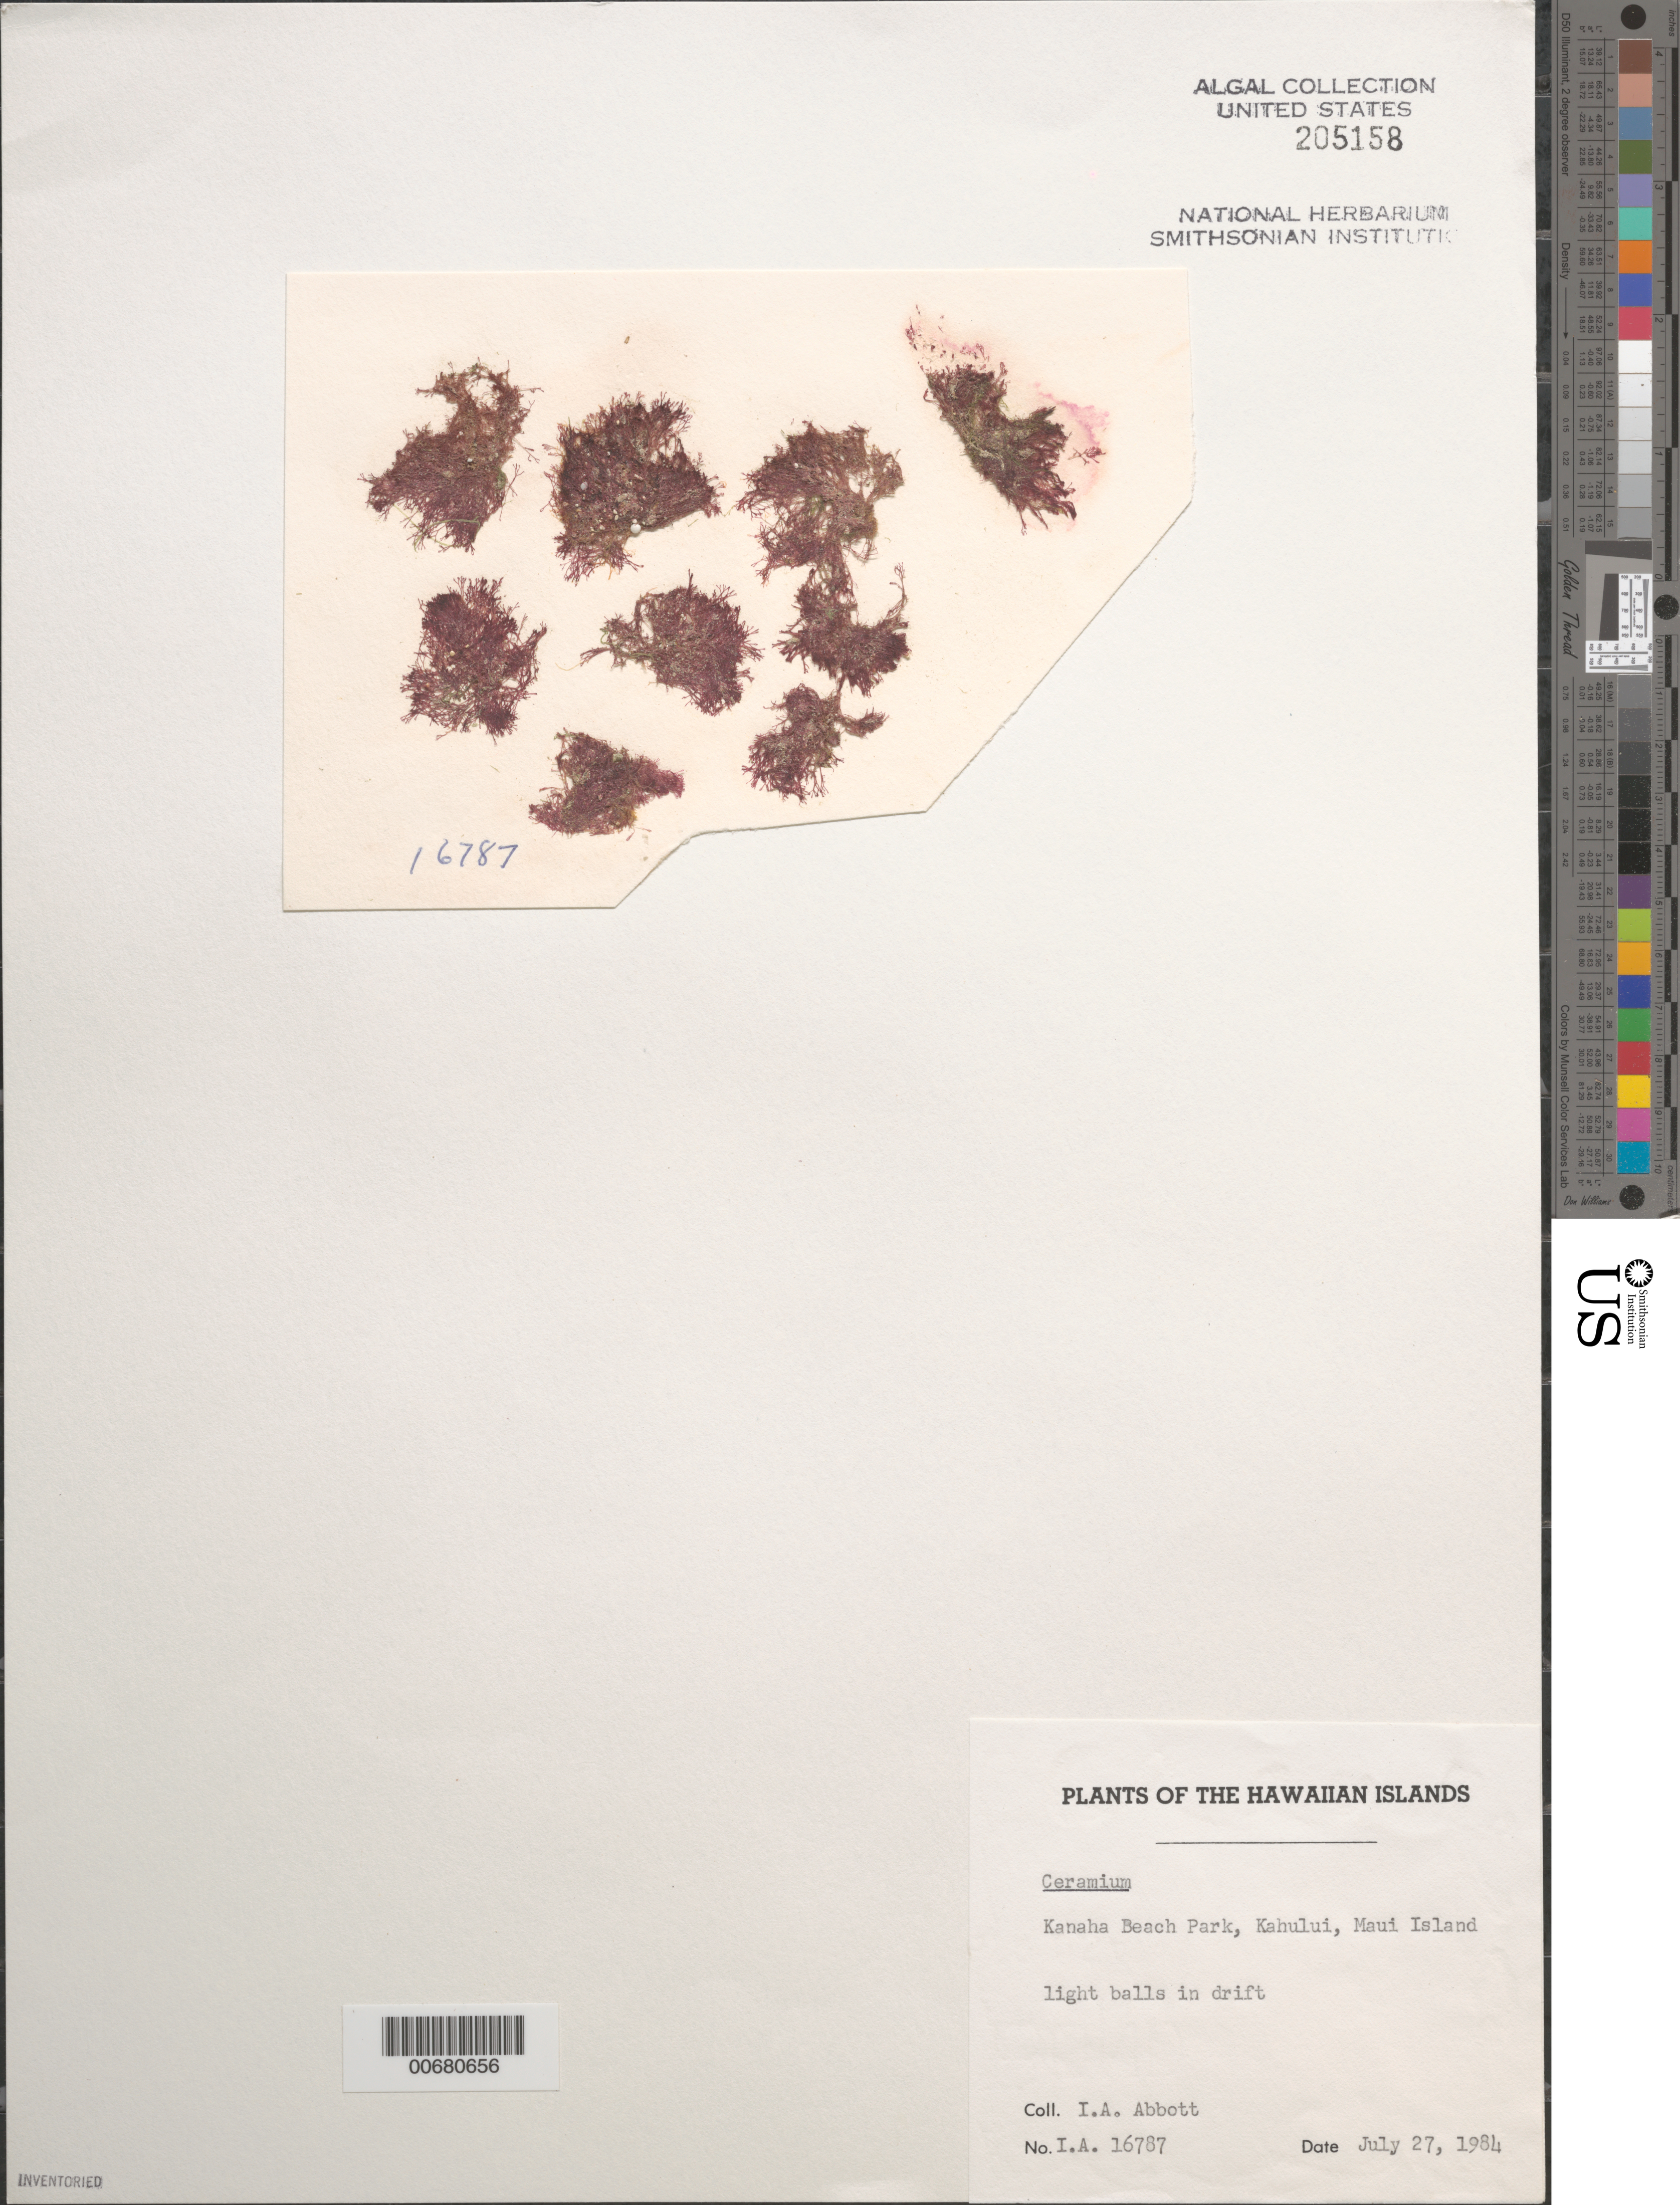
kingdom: Plantae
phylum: Rhodophyta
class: Florideophyceae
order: Ceramiales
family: Ceramiaceae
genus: Ceramium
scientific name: Ceramium sp.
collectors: I. A. Abbott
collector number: IAA 16787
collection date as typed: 27 Jul 1984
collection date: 1984-07-27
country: United States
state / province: Hawaii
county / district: Maui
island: Maui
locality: Kanaha Beach Park, Kahului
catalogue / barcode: US 205158